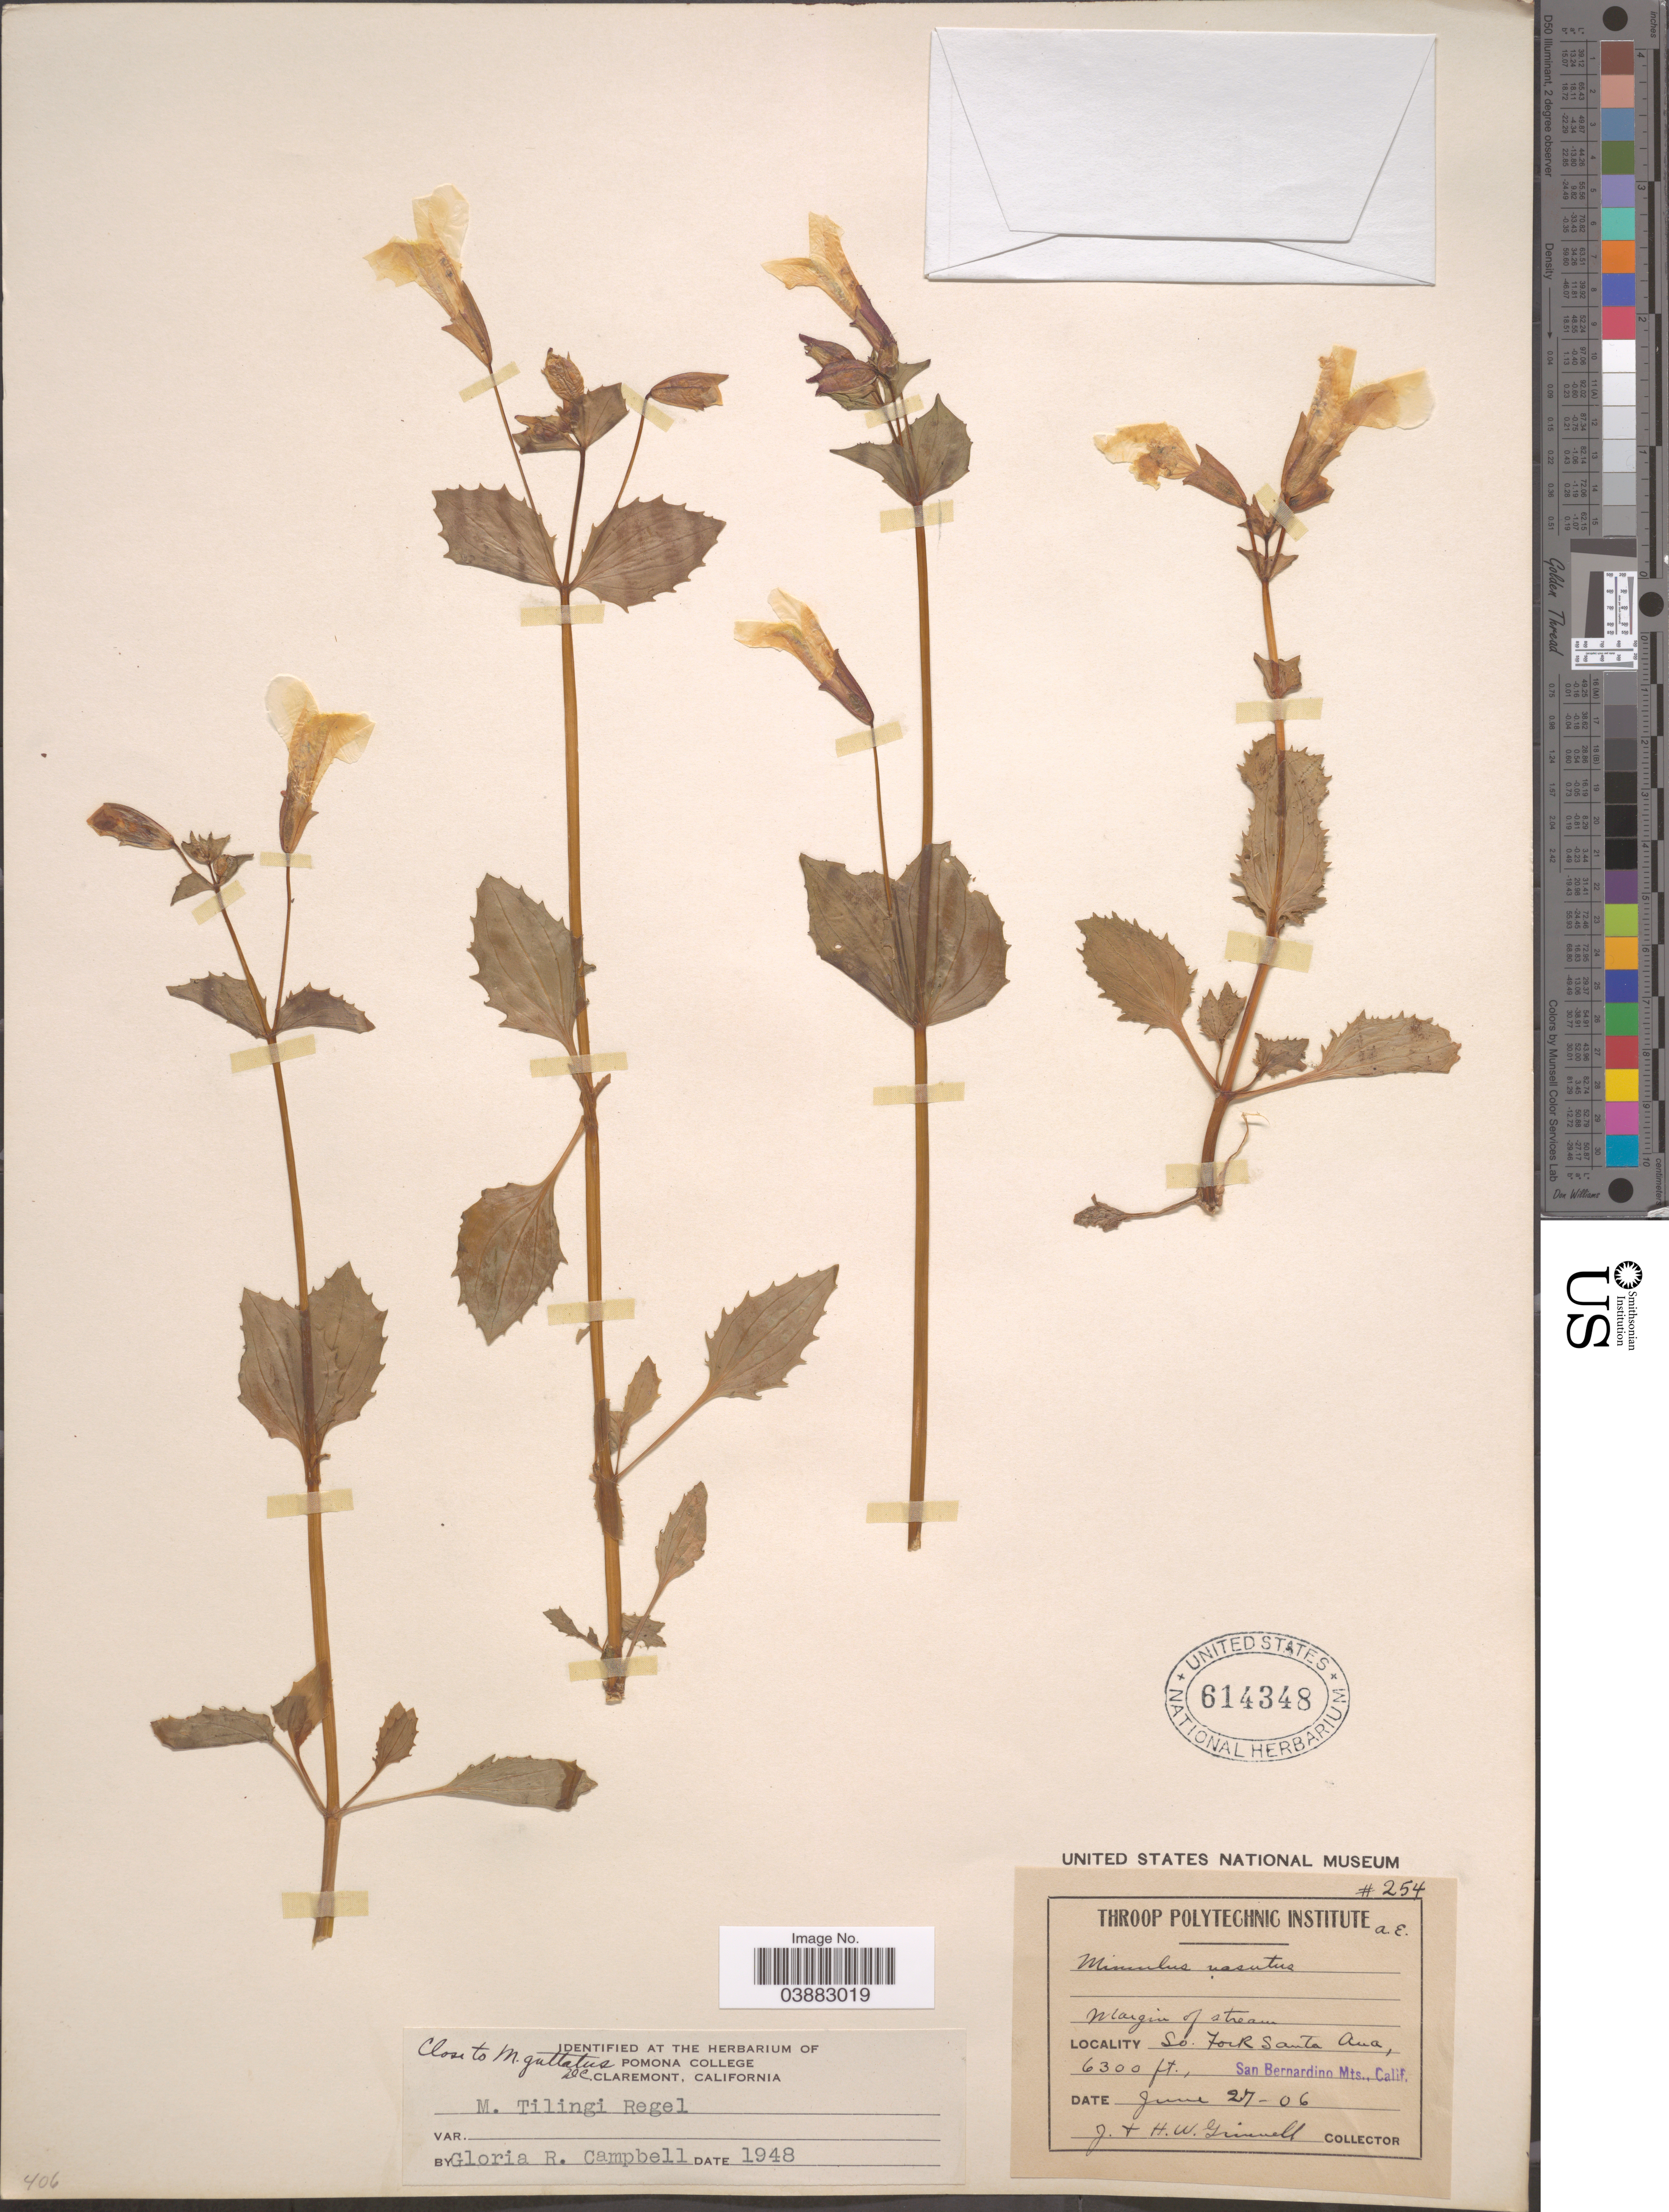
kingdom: Plantae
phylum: Tracheophyta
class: Magnoliopsida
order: Lamiales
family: Phrymaceae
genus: Mimulus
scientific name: Mimulus tilingii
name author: Regel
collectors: J. Grinnell & H. Grinnell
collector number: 254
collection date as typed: Transcribed d/m/y: 27/6/6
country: United States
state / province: California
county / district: San Bernardino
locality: So. Fork Santa Ana, San Bernardino Mts.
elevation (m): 1920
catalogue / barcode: US 614348